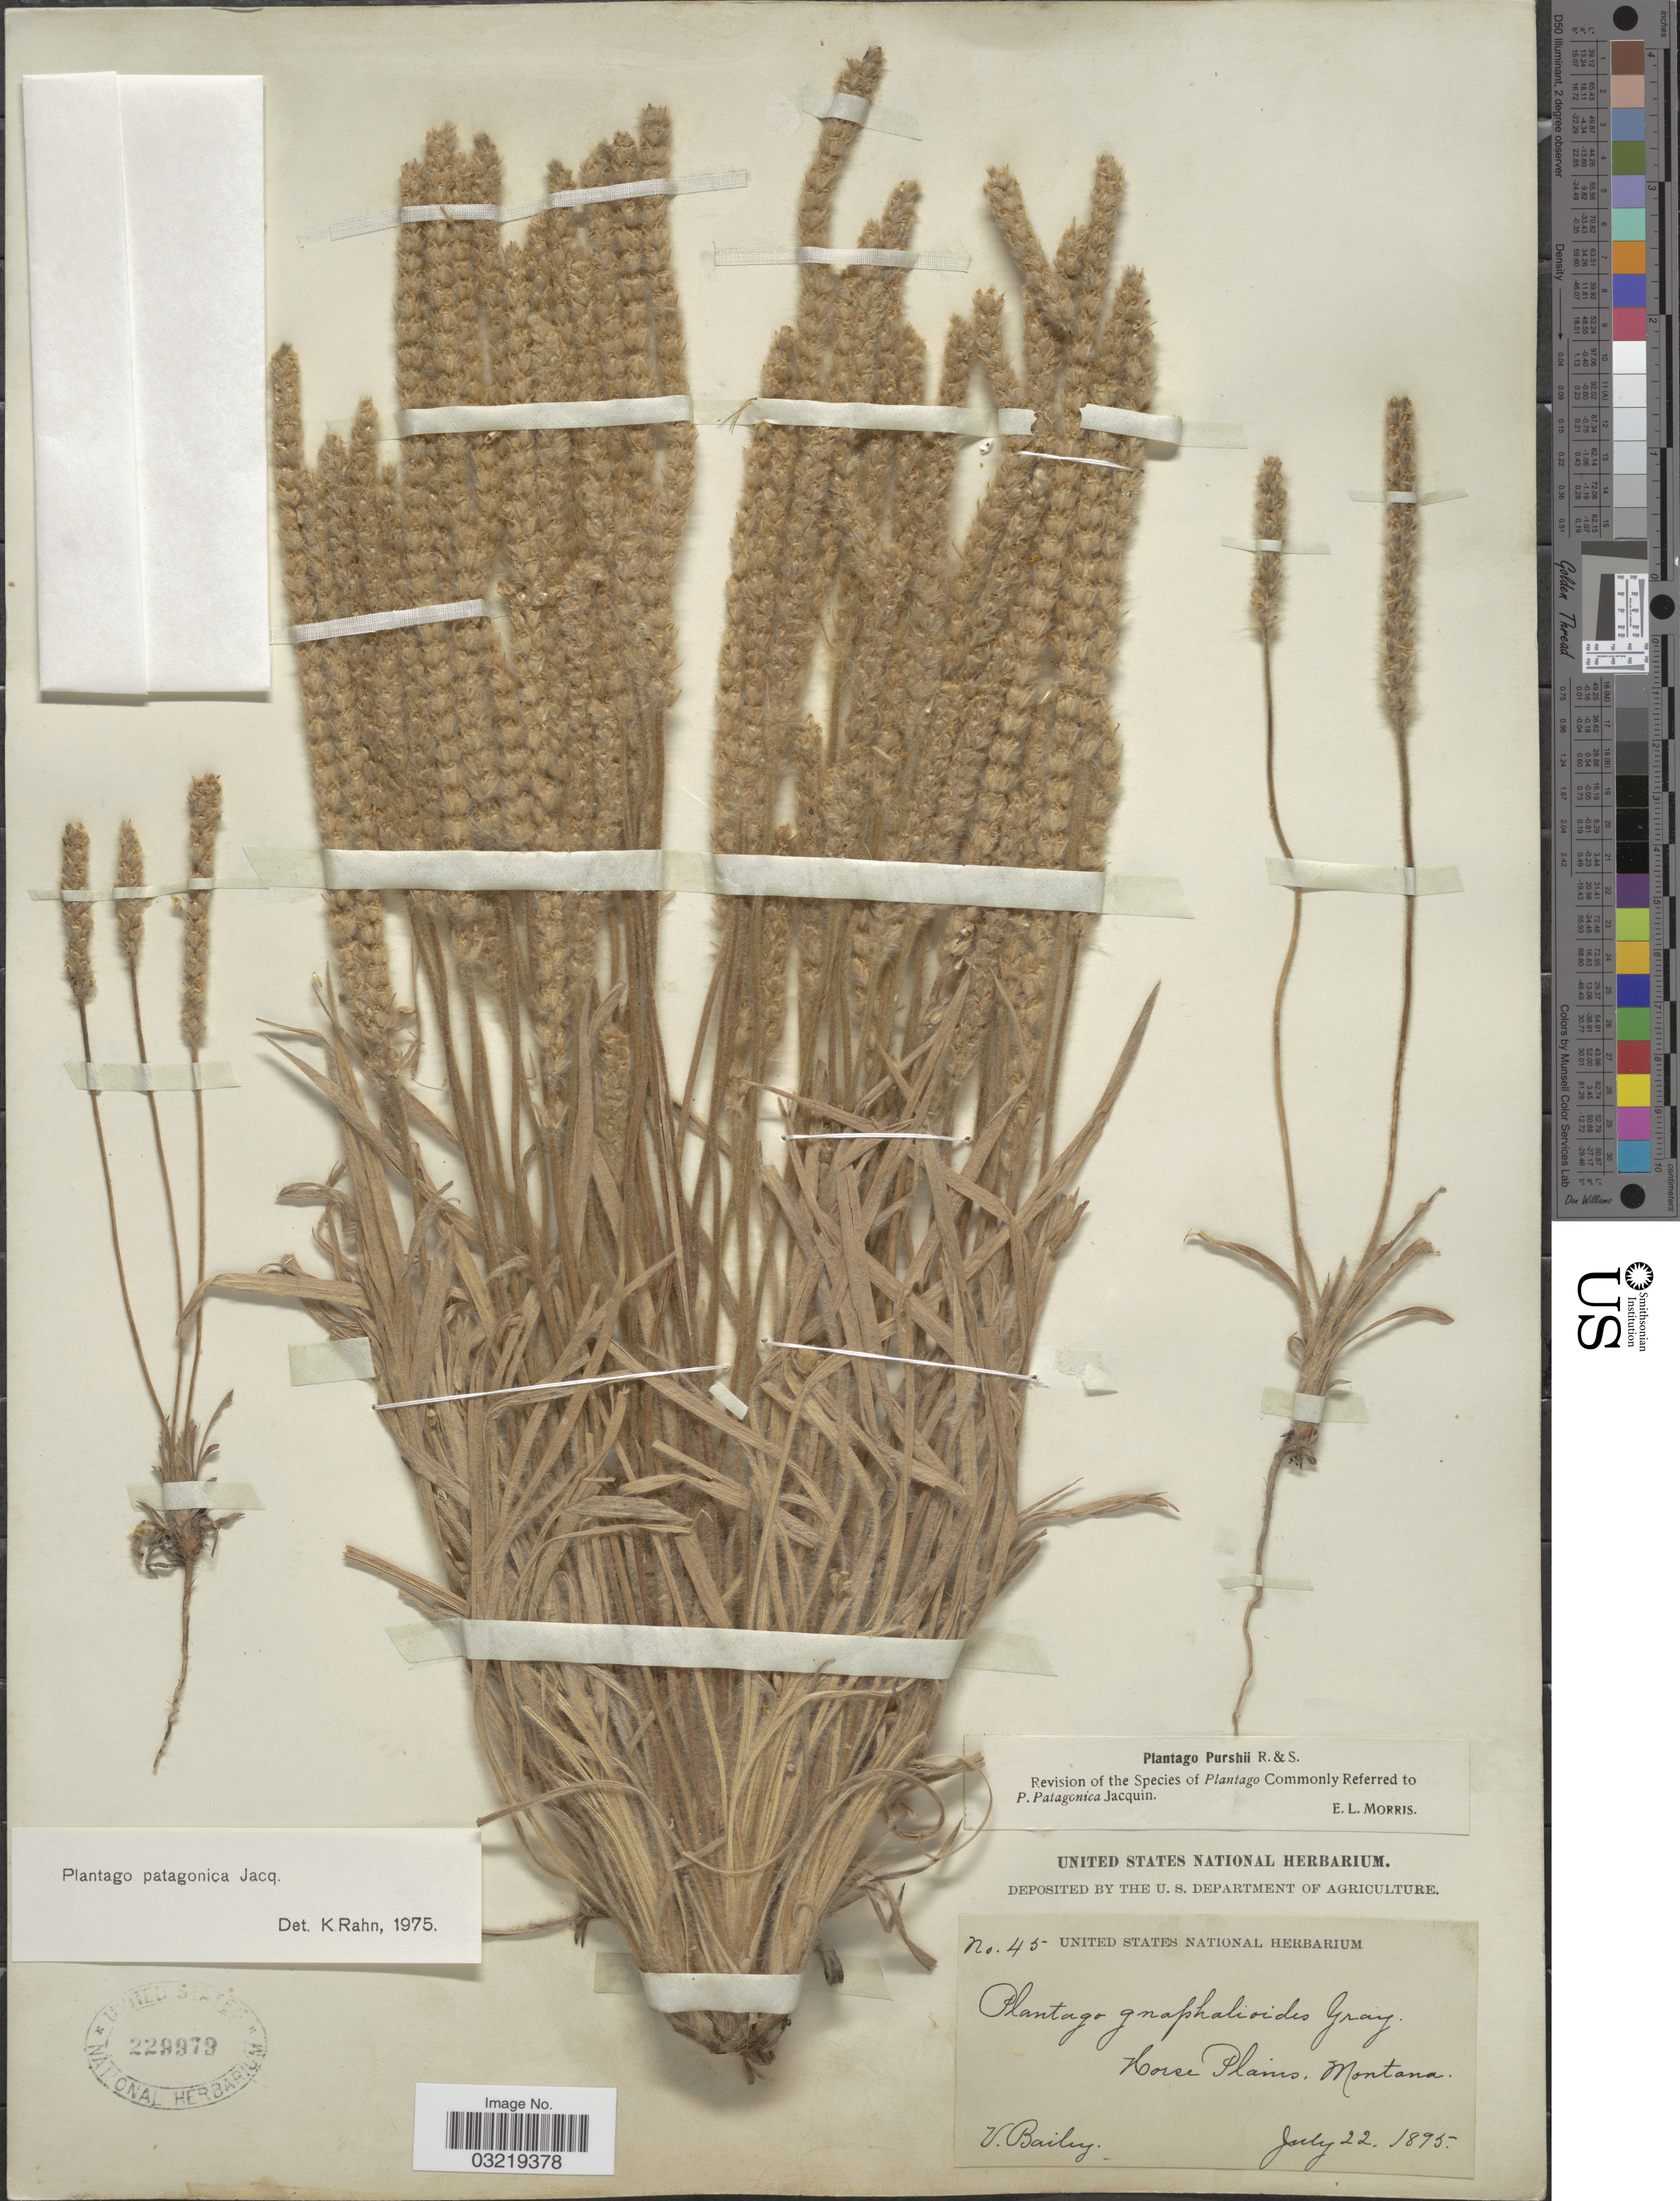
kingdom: Plantae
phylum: Tracheophyta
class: Magnoliopsida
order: Lamiales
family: Plantaginaceae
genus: Plantago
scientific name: Plantago patagonica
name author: Jacq.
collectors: V. L. Bailey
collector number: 45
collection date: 1895-07-22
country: United States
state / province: Montana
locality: Horse plains.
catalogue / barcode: US 229979